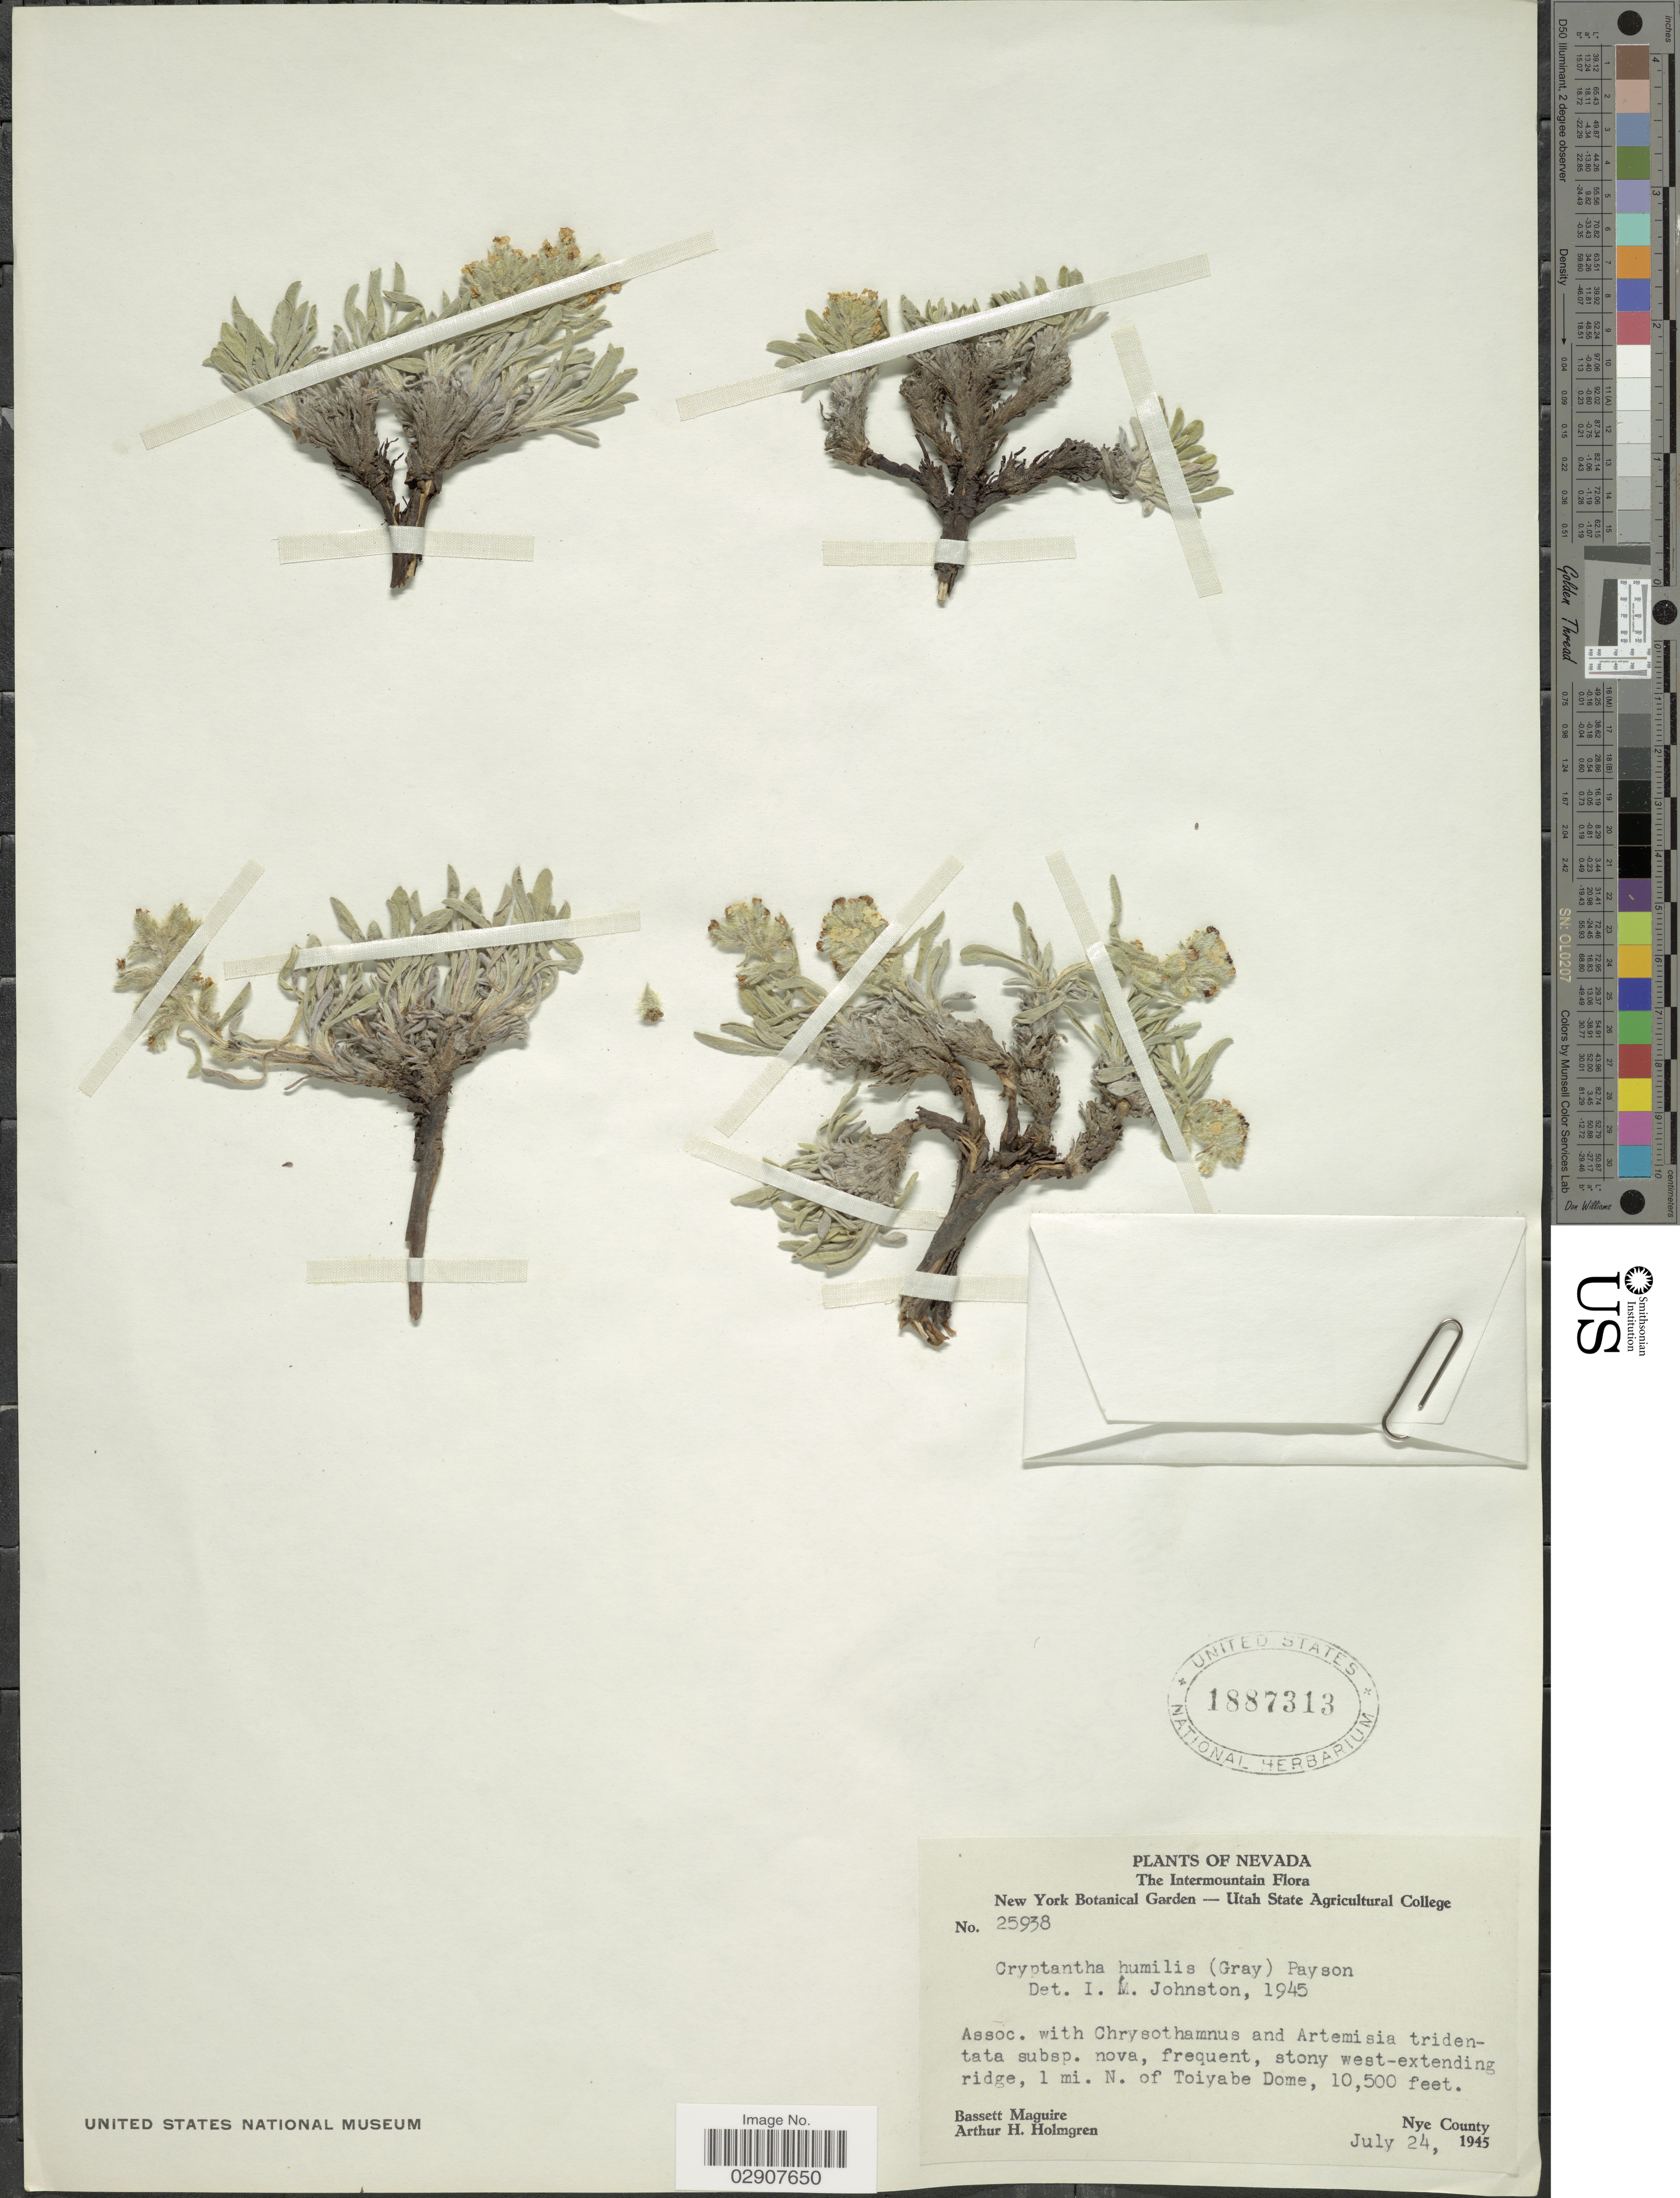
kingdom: Plantae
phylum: Tracheophyta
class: Magnoliopsida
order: Boraginales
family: Boraginaceae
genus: Cryptantha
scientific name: Cryptantha humilis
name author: (Greene) Payson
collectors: B. Maguire & A. H. Holmgren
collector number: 25938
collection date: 1945-07-24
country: United States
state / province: Nevada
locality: The Intermoutain, 1 mi. N. of Toiyabe Dome, Nye County.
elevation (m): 3200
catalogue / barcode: US 1887313